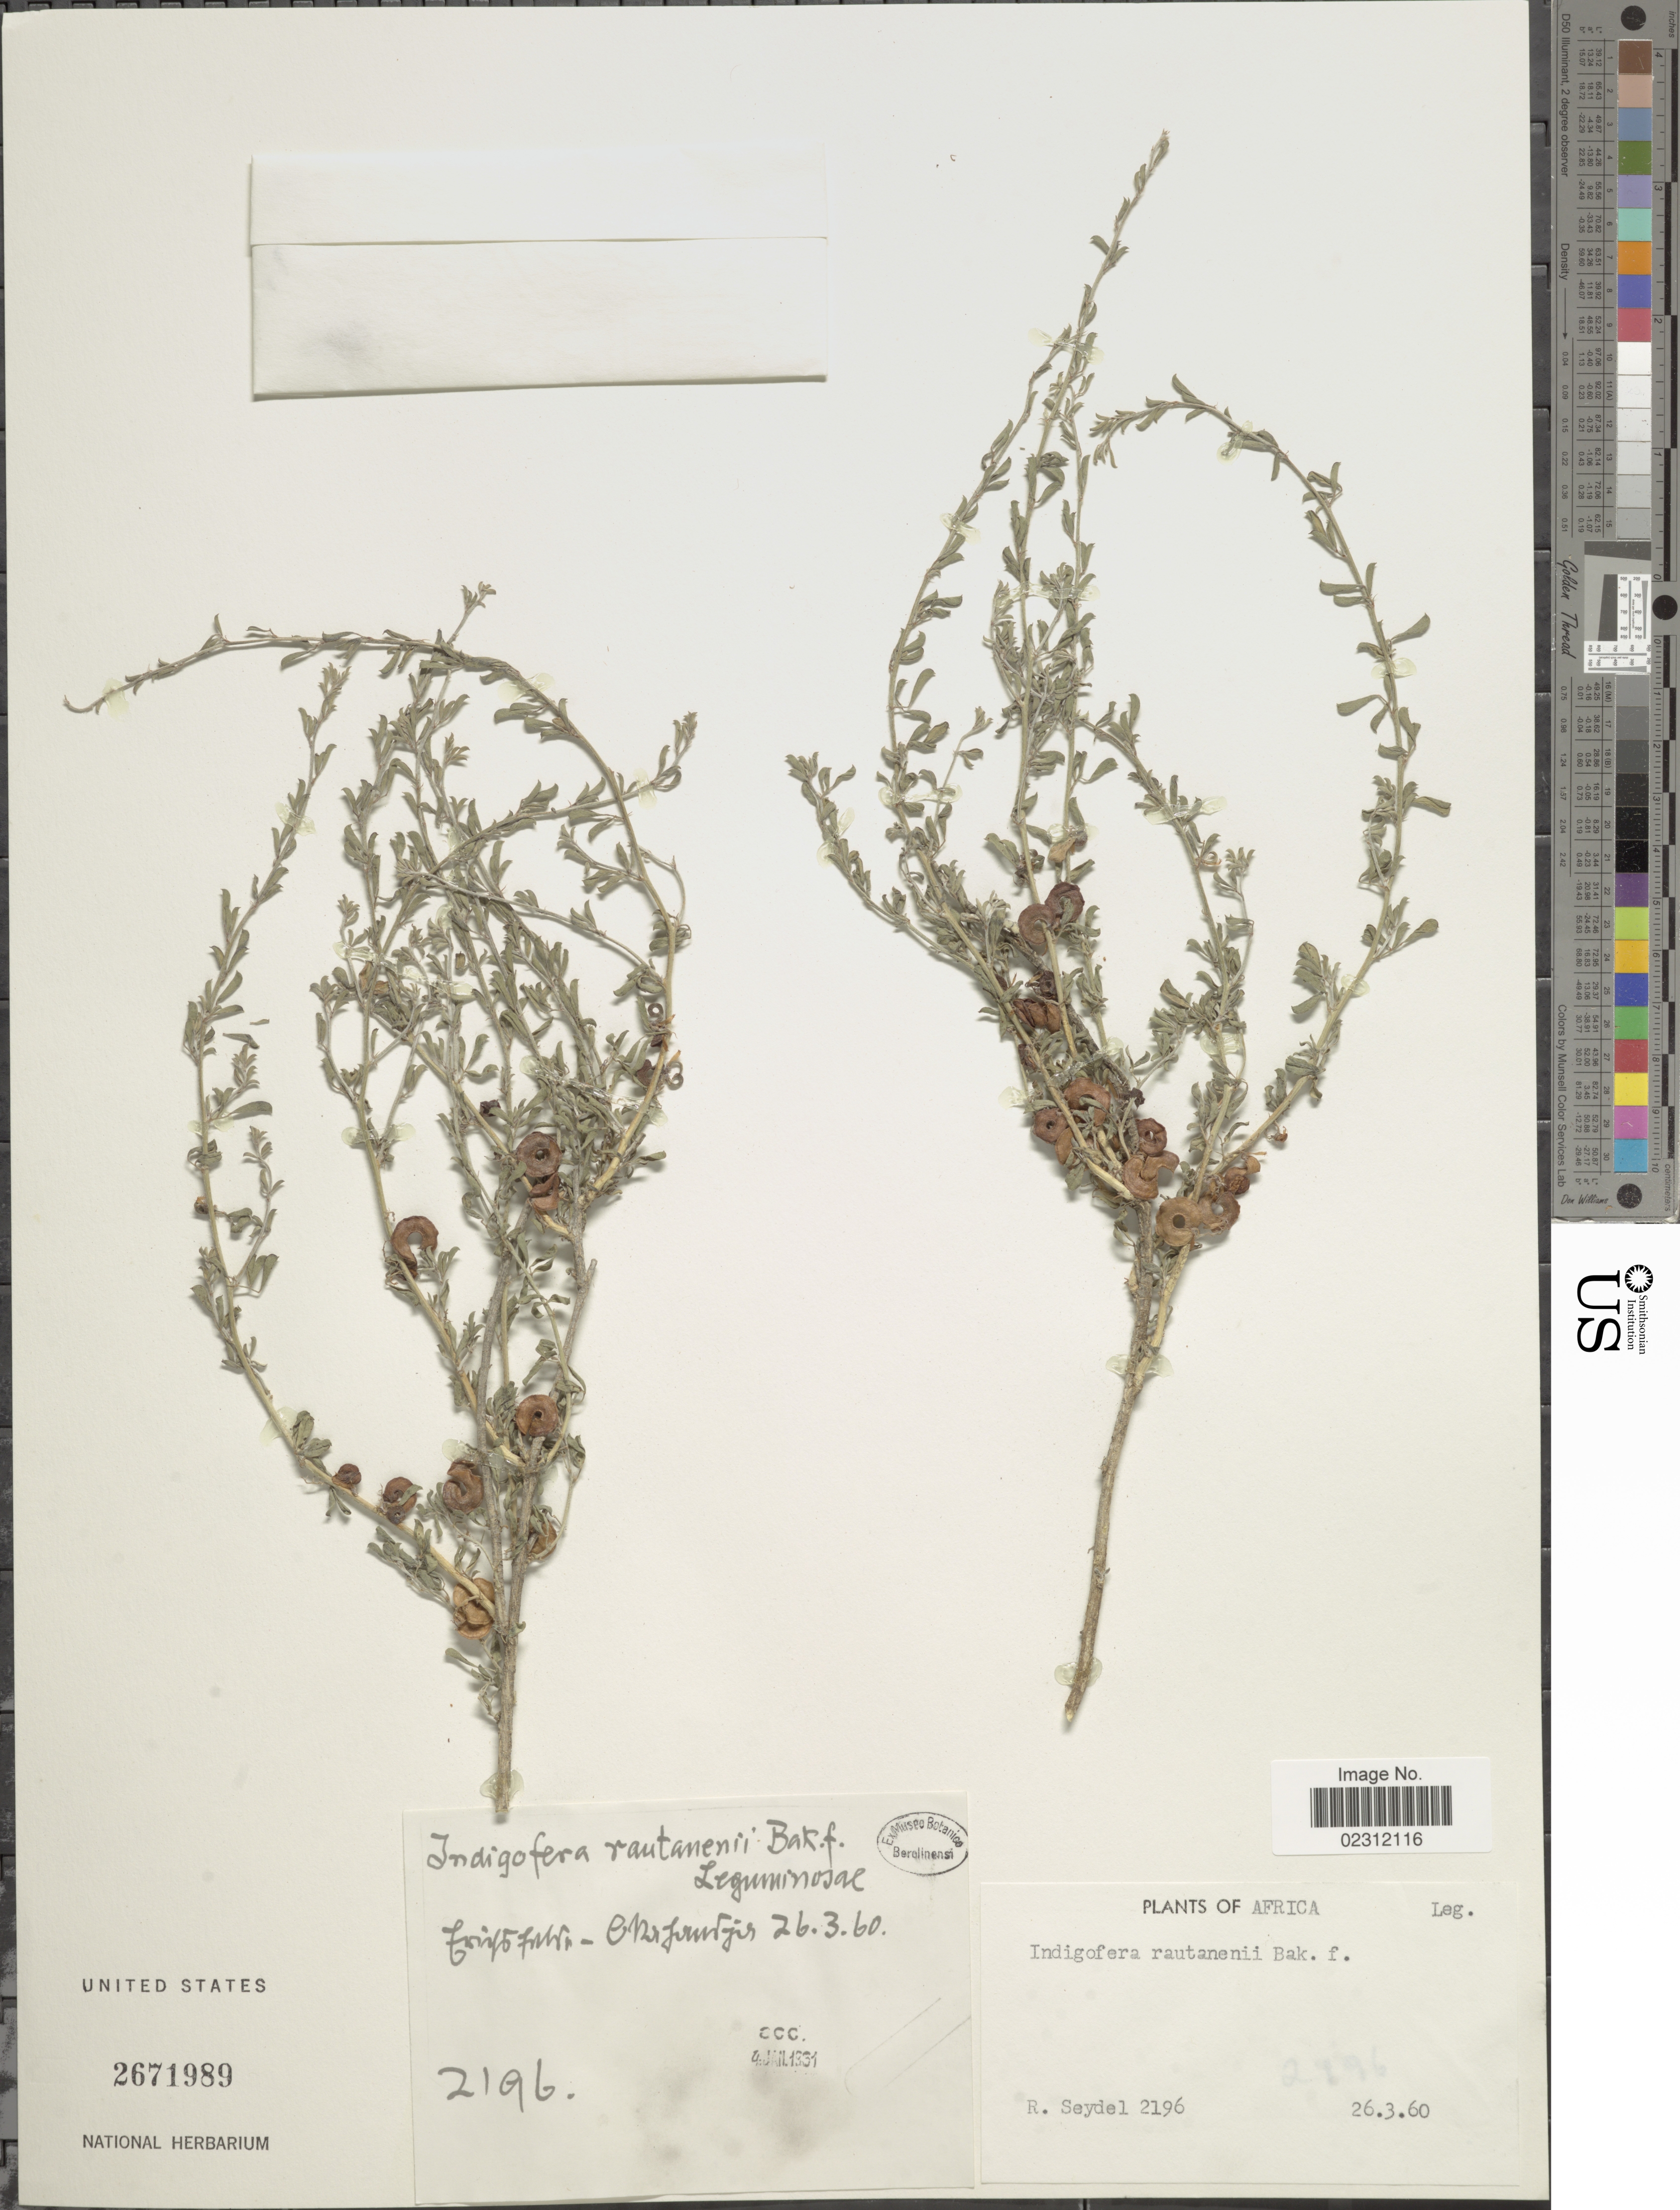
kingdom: Plantae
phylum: Tracheophyta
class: Magnoliopsida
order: Fabales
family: Fabaceae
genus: Indigofera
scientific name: Indigofera rautanenii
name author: Baker f.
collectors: R. Seydel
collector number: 2196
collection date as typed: Transcribed d/m/y: 26/3/60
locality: Africa, [illegible text]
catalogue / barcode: US 2671989